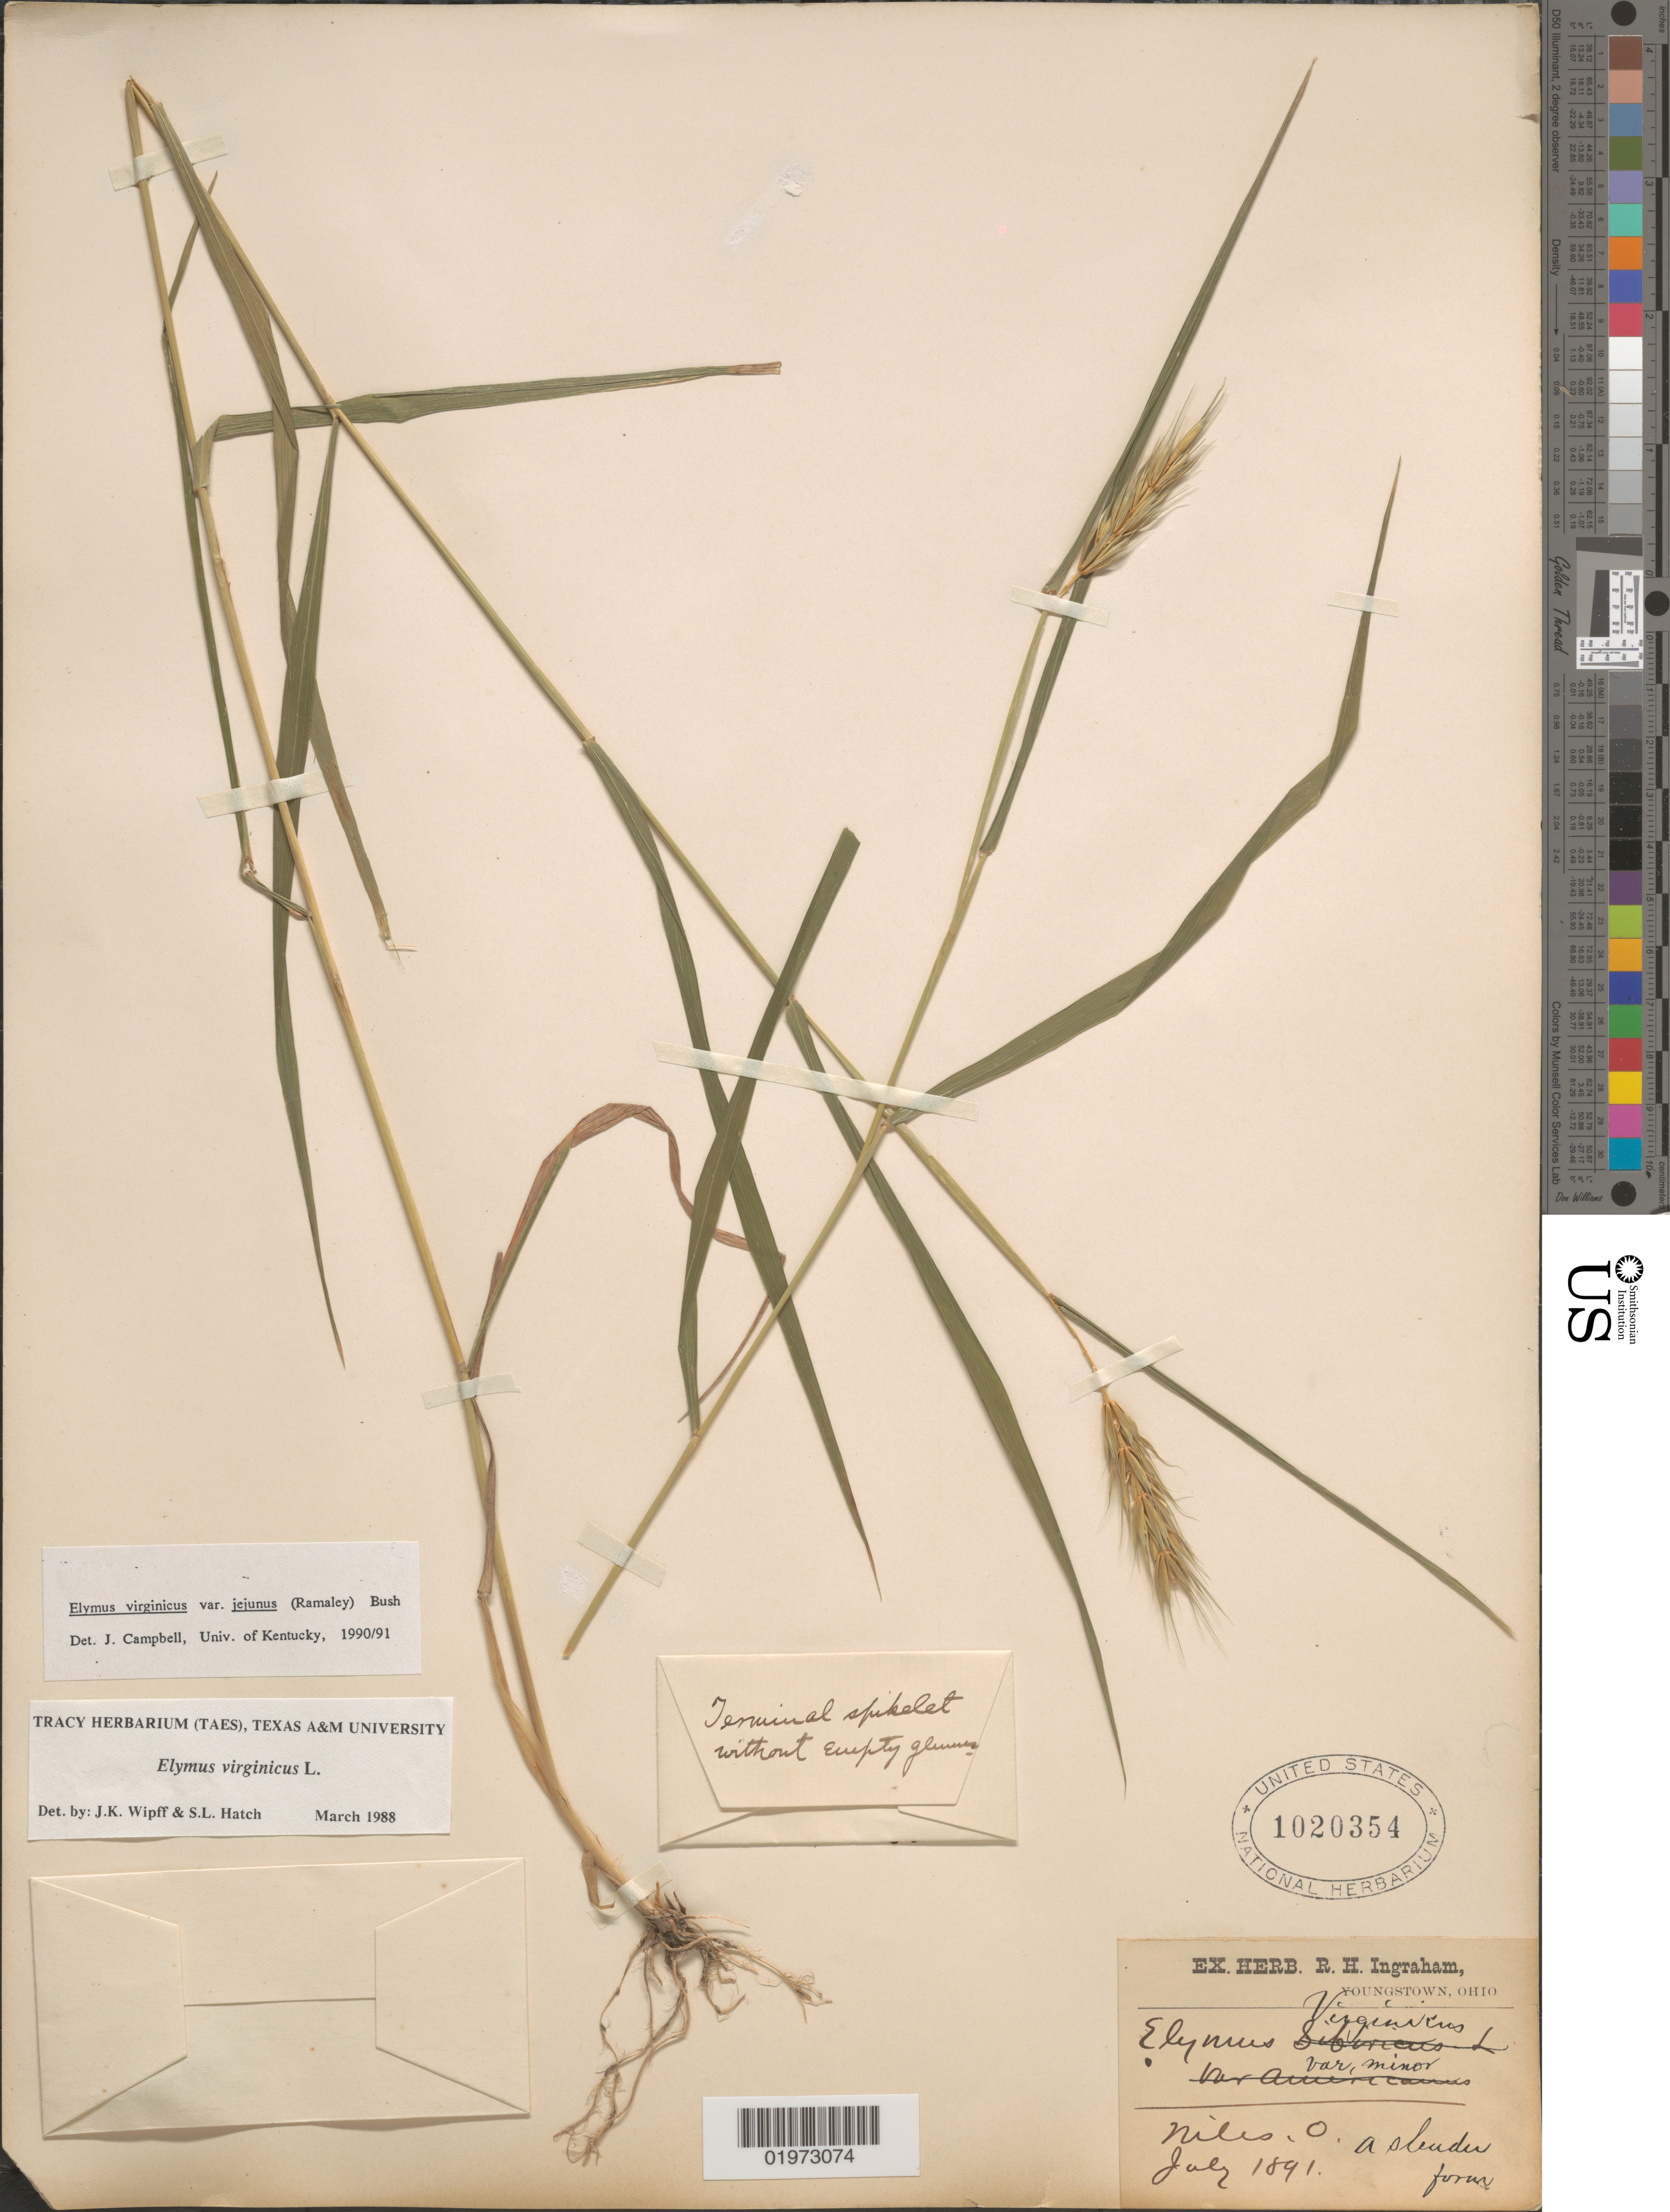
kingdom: Plantae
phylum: Tracheophyta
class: Liliopsida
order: Poales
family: Poaceae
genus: Elymus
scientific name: Elymus virginicus var. virginicus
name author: L.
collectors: Ex herb. R. H. Ingraham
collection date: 1891-07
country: United States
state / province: Ohio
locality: Niles.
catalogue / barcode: US 1020354